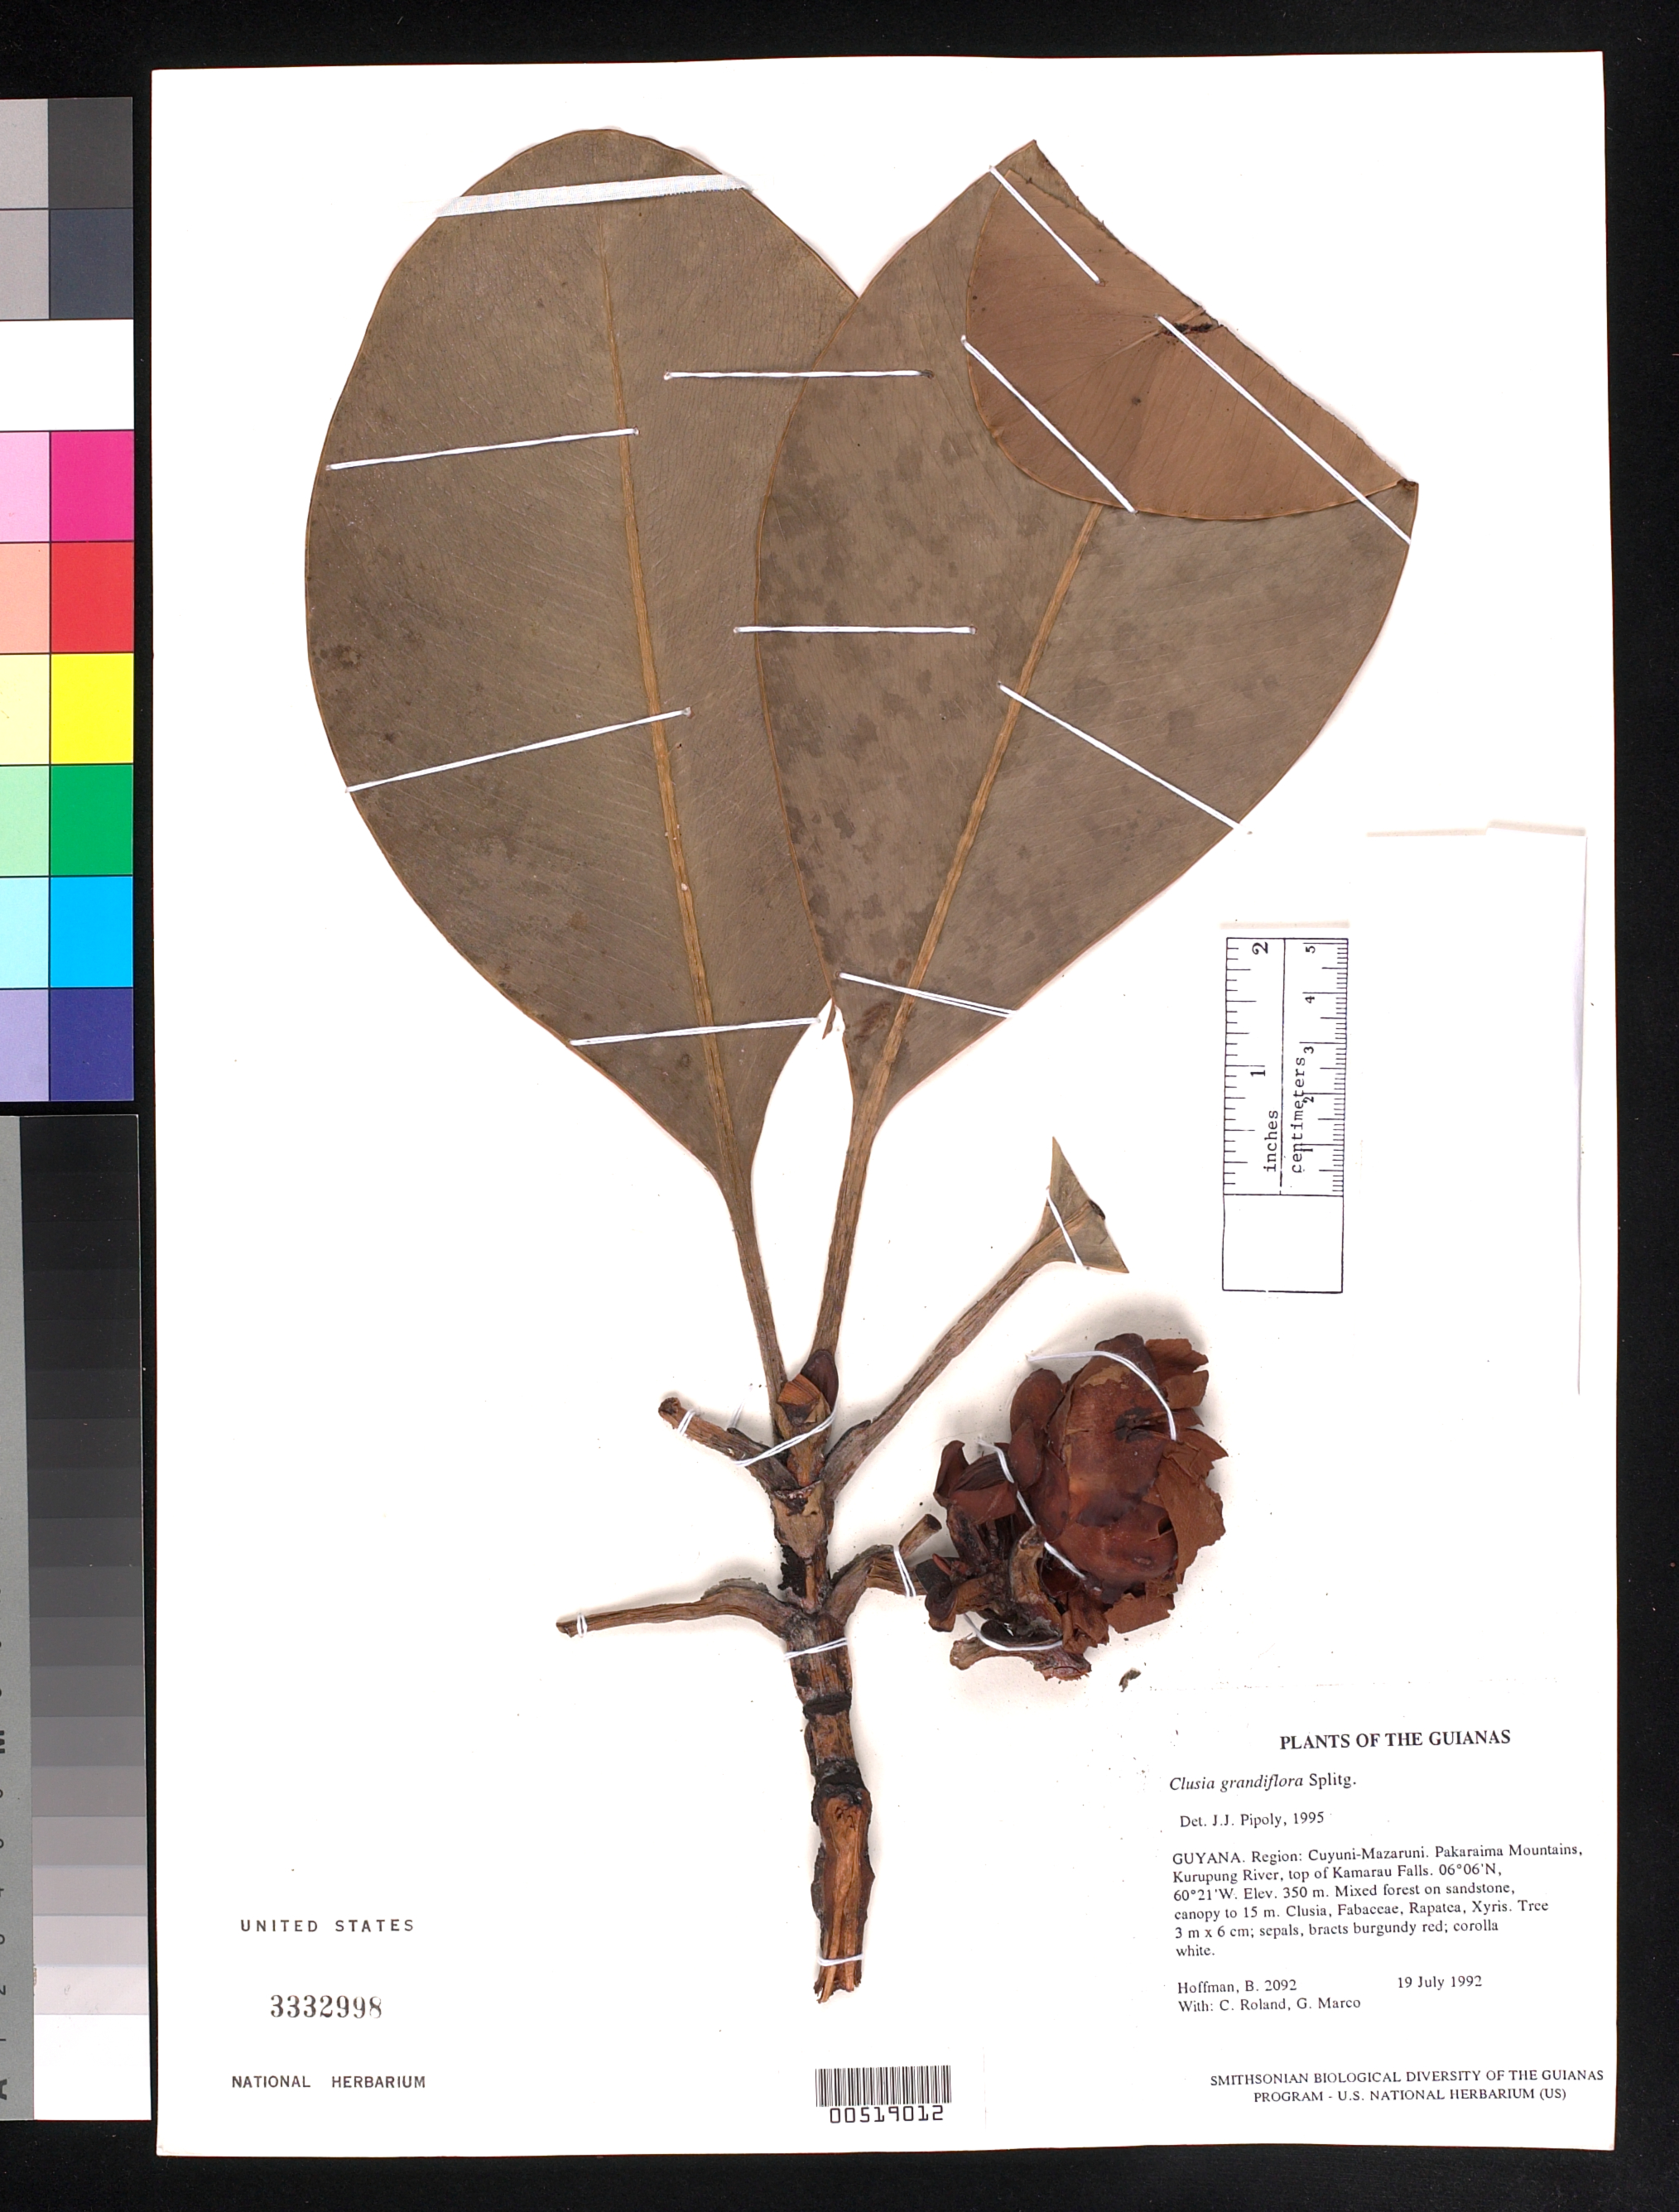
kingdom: Plantae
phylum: Tracheophyta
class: Magnoliopsida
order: Malpighiales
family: Clusiaceae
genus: Clusia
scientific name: Clusia grandiflora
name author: Splitg.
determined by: Pipoly, J. J., III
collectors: B. Hoffman, C. Roland & G. Marco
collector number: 2092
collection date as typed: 19 July 1992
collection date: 1992-07-19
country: Guyana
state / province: Cuyuni-Mazaruni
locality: Pakaraima Mountains, Kurupung River, top of Kumarau Falls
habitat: Mixed forest on sandstone, canopy to 15 m. Clusia, Fabaceae, Rapatea, Xyris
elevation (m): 350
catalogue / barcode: US 3332998